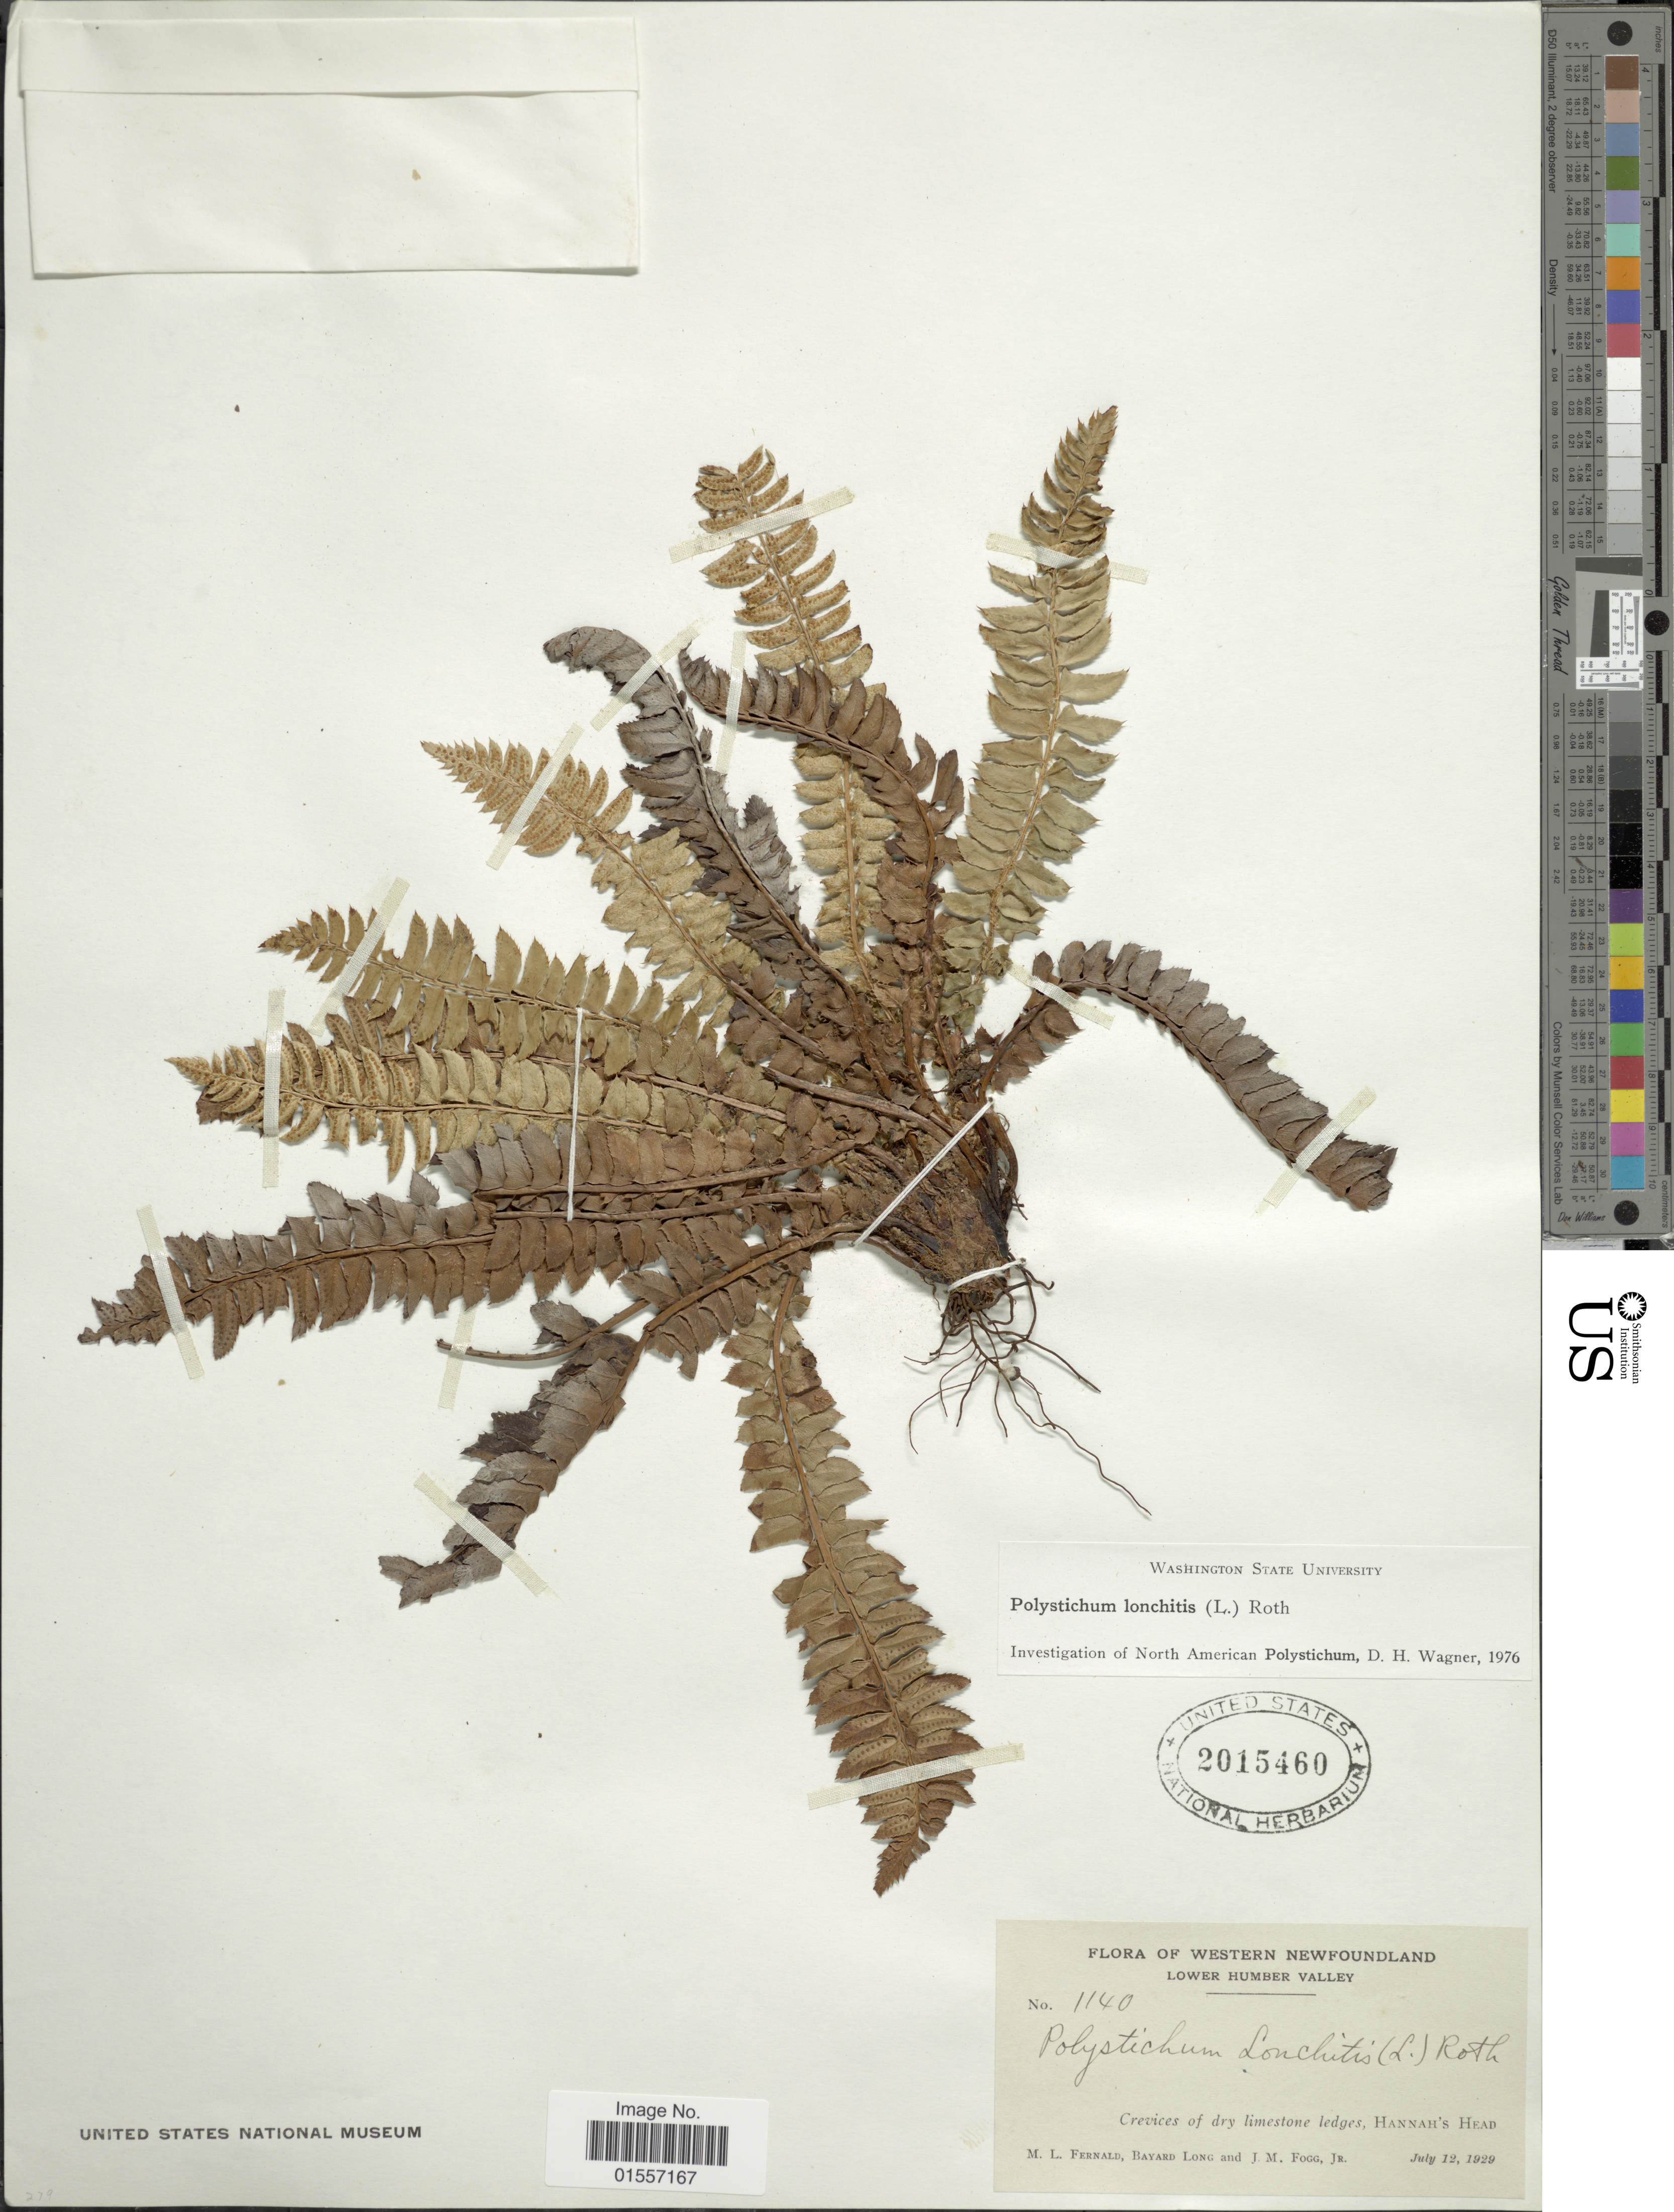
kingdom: Plantae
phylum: Tracheophyta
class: Polypodiopsida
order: Polypodiales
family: Dryopteridaceae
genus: Polystichum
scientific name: Polystichum lonchitis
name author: (Roth) L.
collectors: M. L. Fernald, B. Long & J. Fogg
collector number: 1140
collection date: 1929-07-12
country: Canada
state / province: Newfoundland and Labrador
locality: Western Newfoundland, Lower Humber Valley, Crevices of dry limestone ledges, Hannah's Head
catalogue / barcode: US 2015460